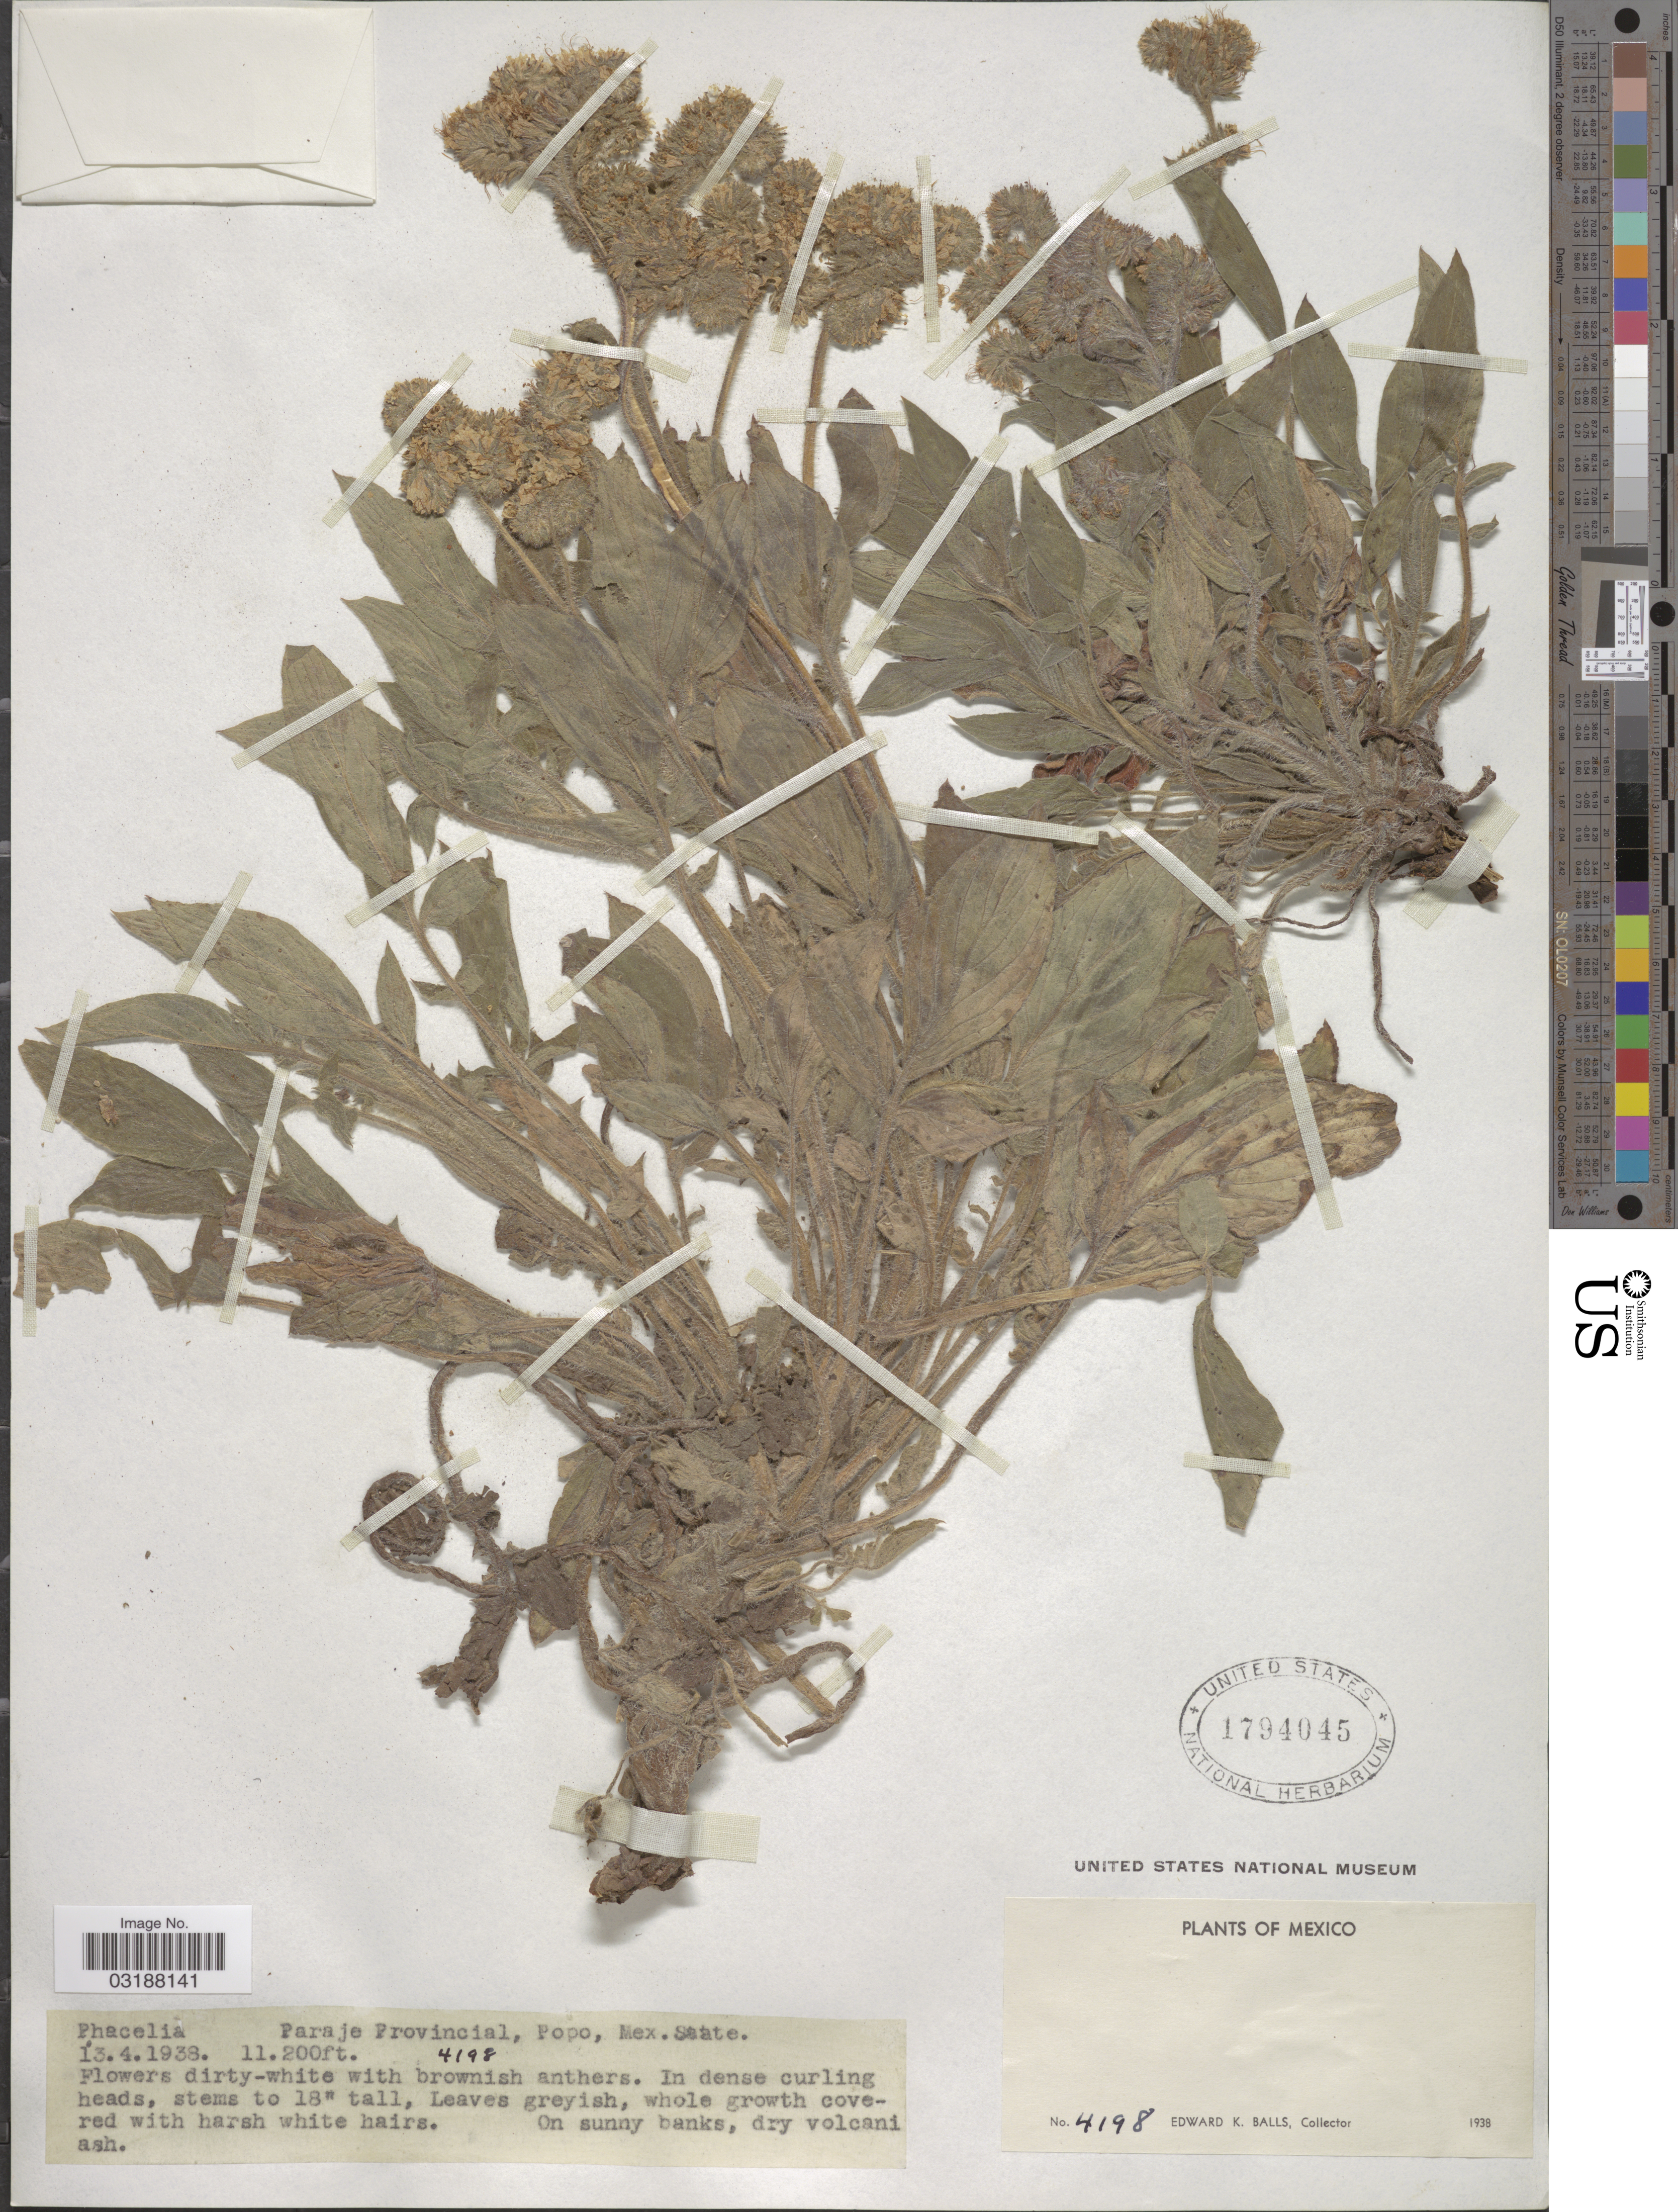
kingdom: Plantae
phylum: Tracheophyta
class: Magnoliopsida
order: Boraginales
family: Hydrophyllaceae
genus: Phacelia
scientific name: Phacelia sp.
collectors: E. K. Balls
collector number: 4198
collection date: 1938-04-13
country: Mexico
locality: Paraje Provincial, Popo, Mex. State.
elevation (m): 3414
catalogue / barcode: US 1794045